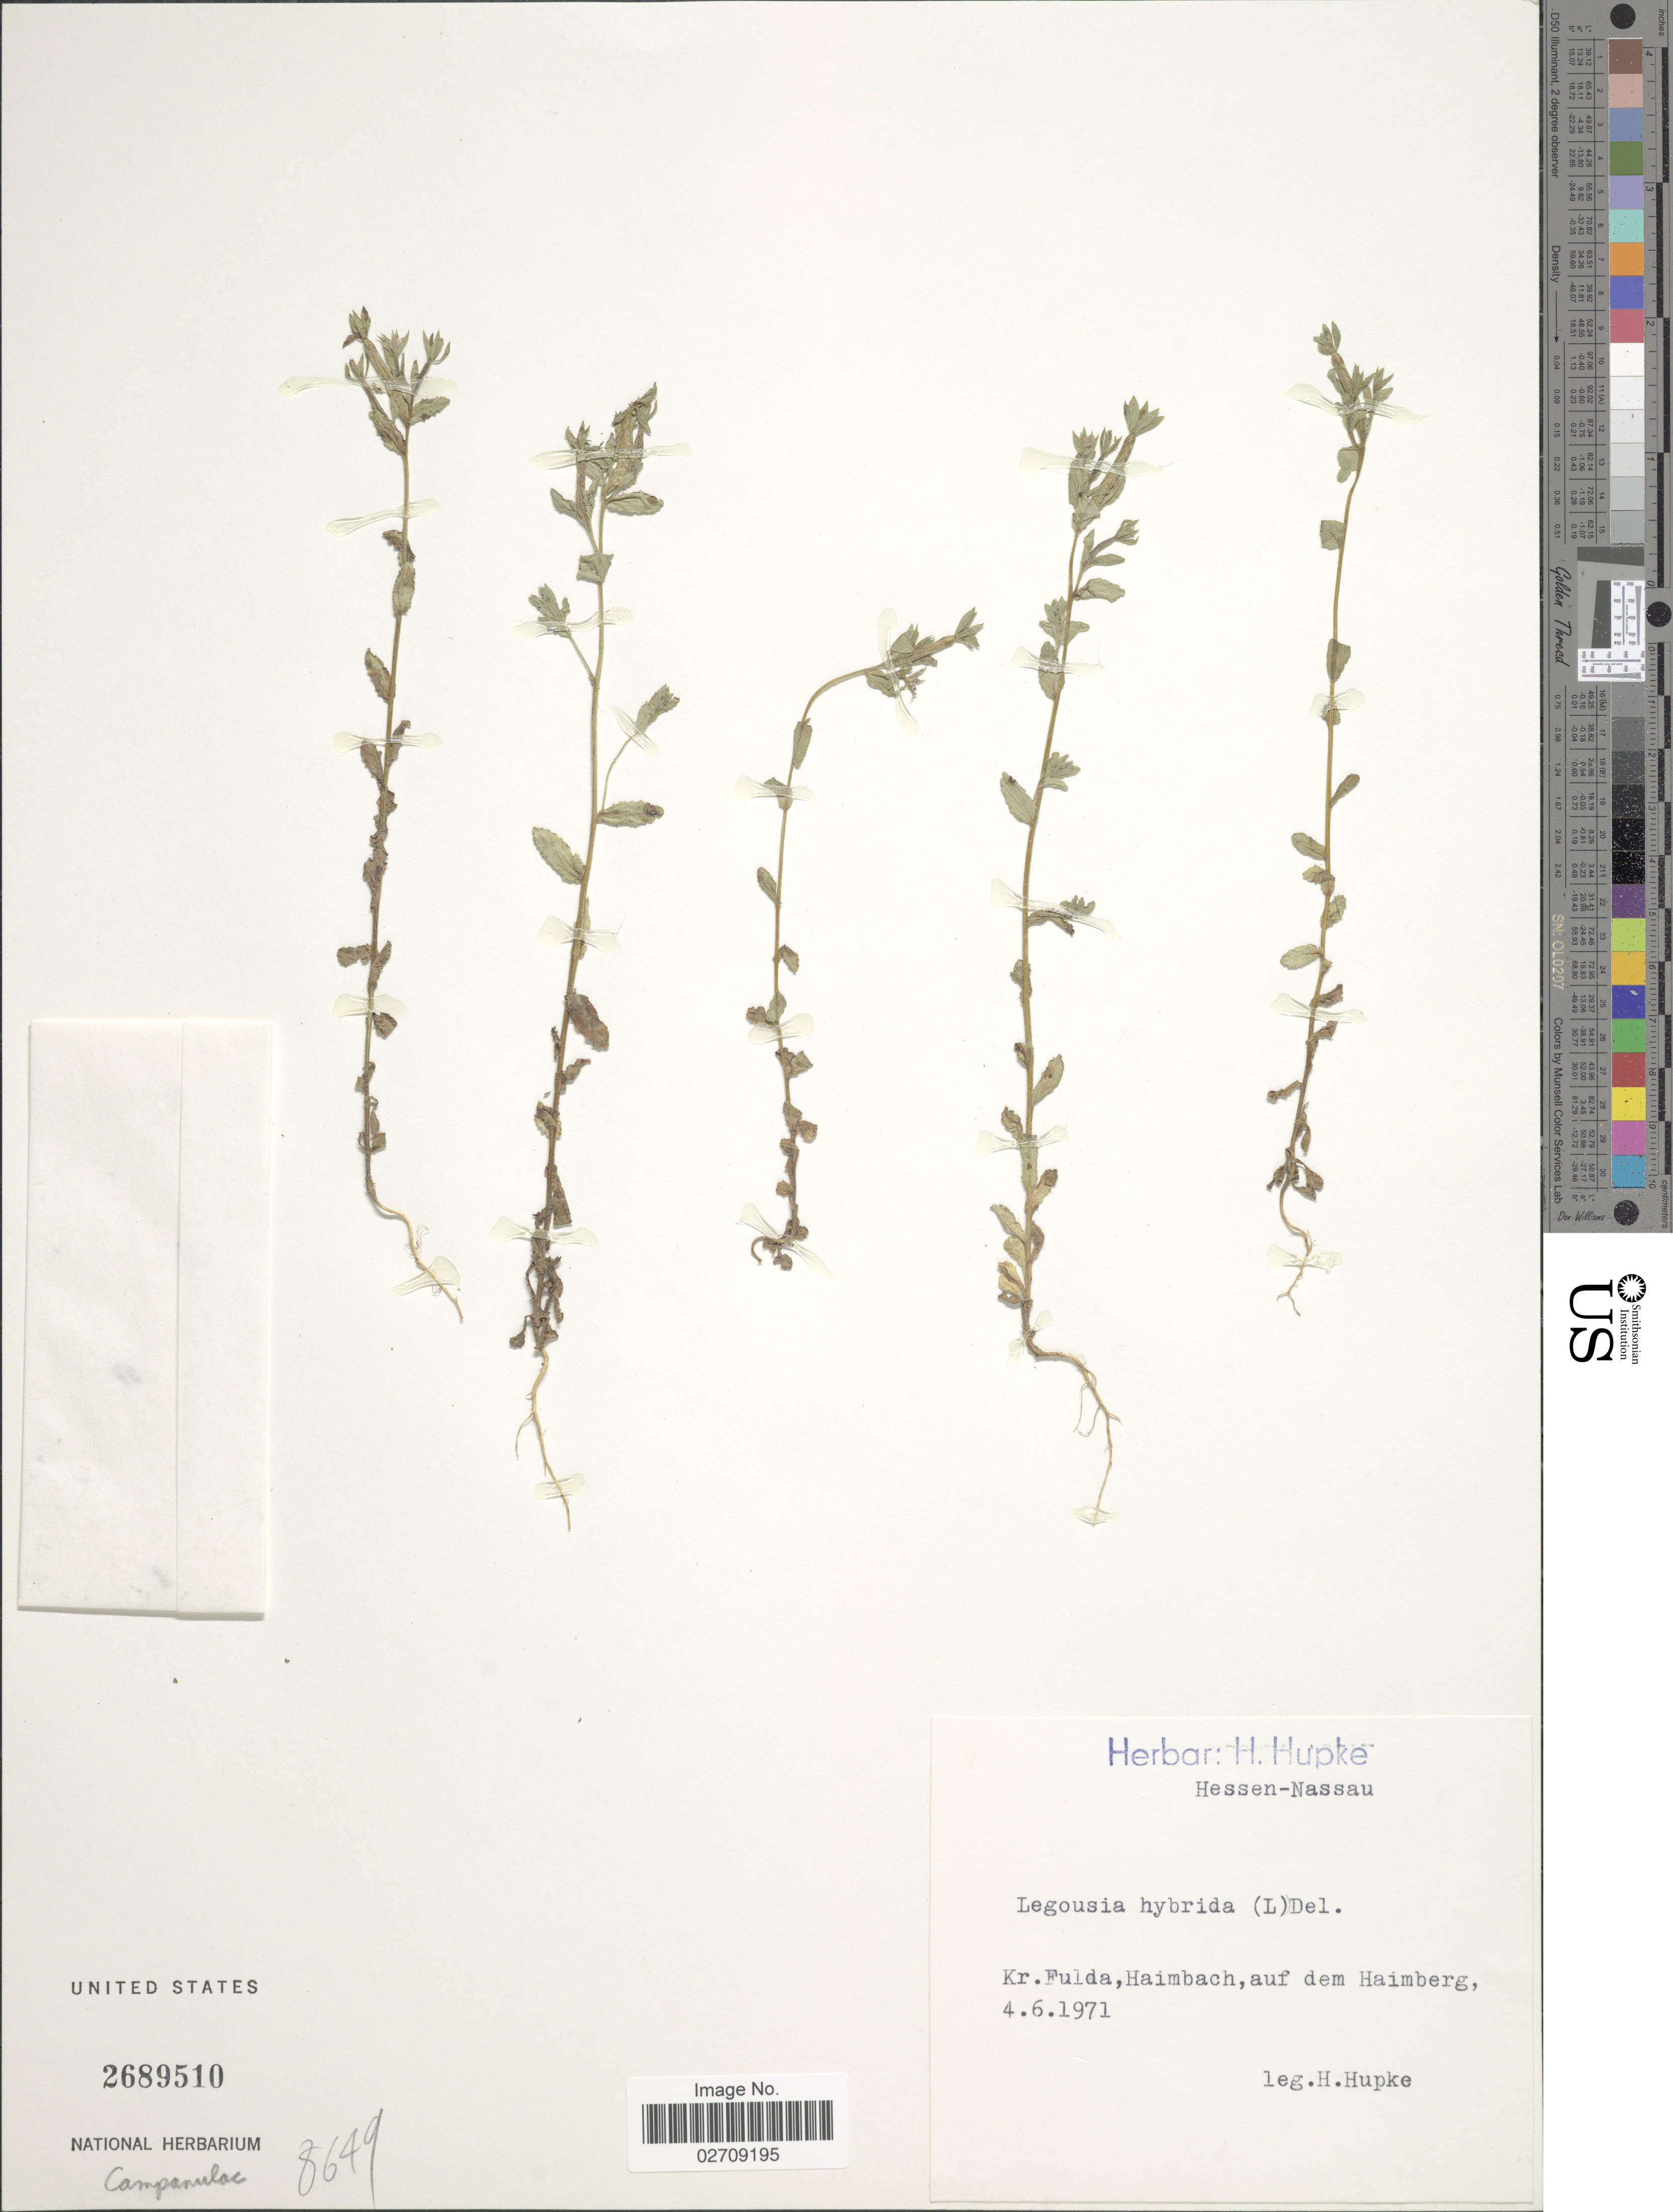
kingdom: Plantae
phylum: Tracheophyta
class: Magnoliopsida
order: Asterales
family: Campanulaceae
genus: Legousia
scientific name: Legousia hybrida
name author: (L.) Delarbre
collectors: H. Hupke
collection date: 1971-06-04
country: Germany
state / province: Hesse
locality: Hessen Nassau. Kr. Fulda, Haimsbach, auf dem Haimberg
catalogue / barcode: US 2689510